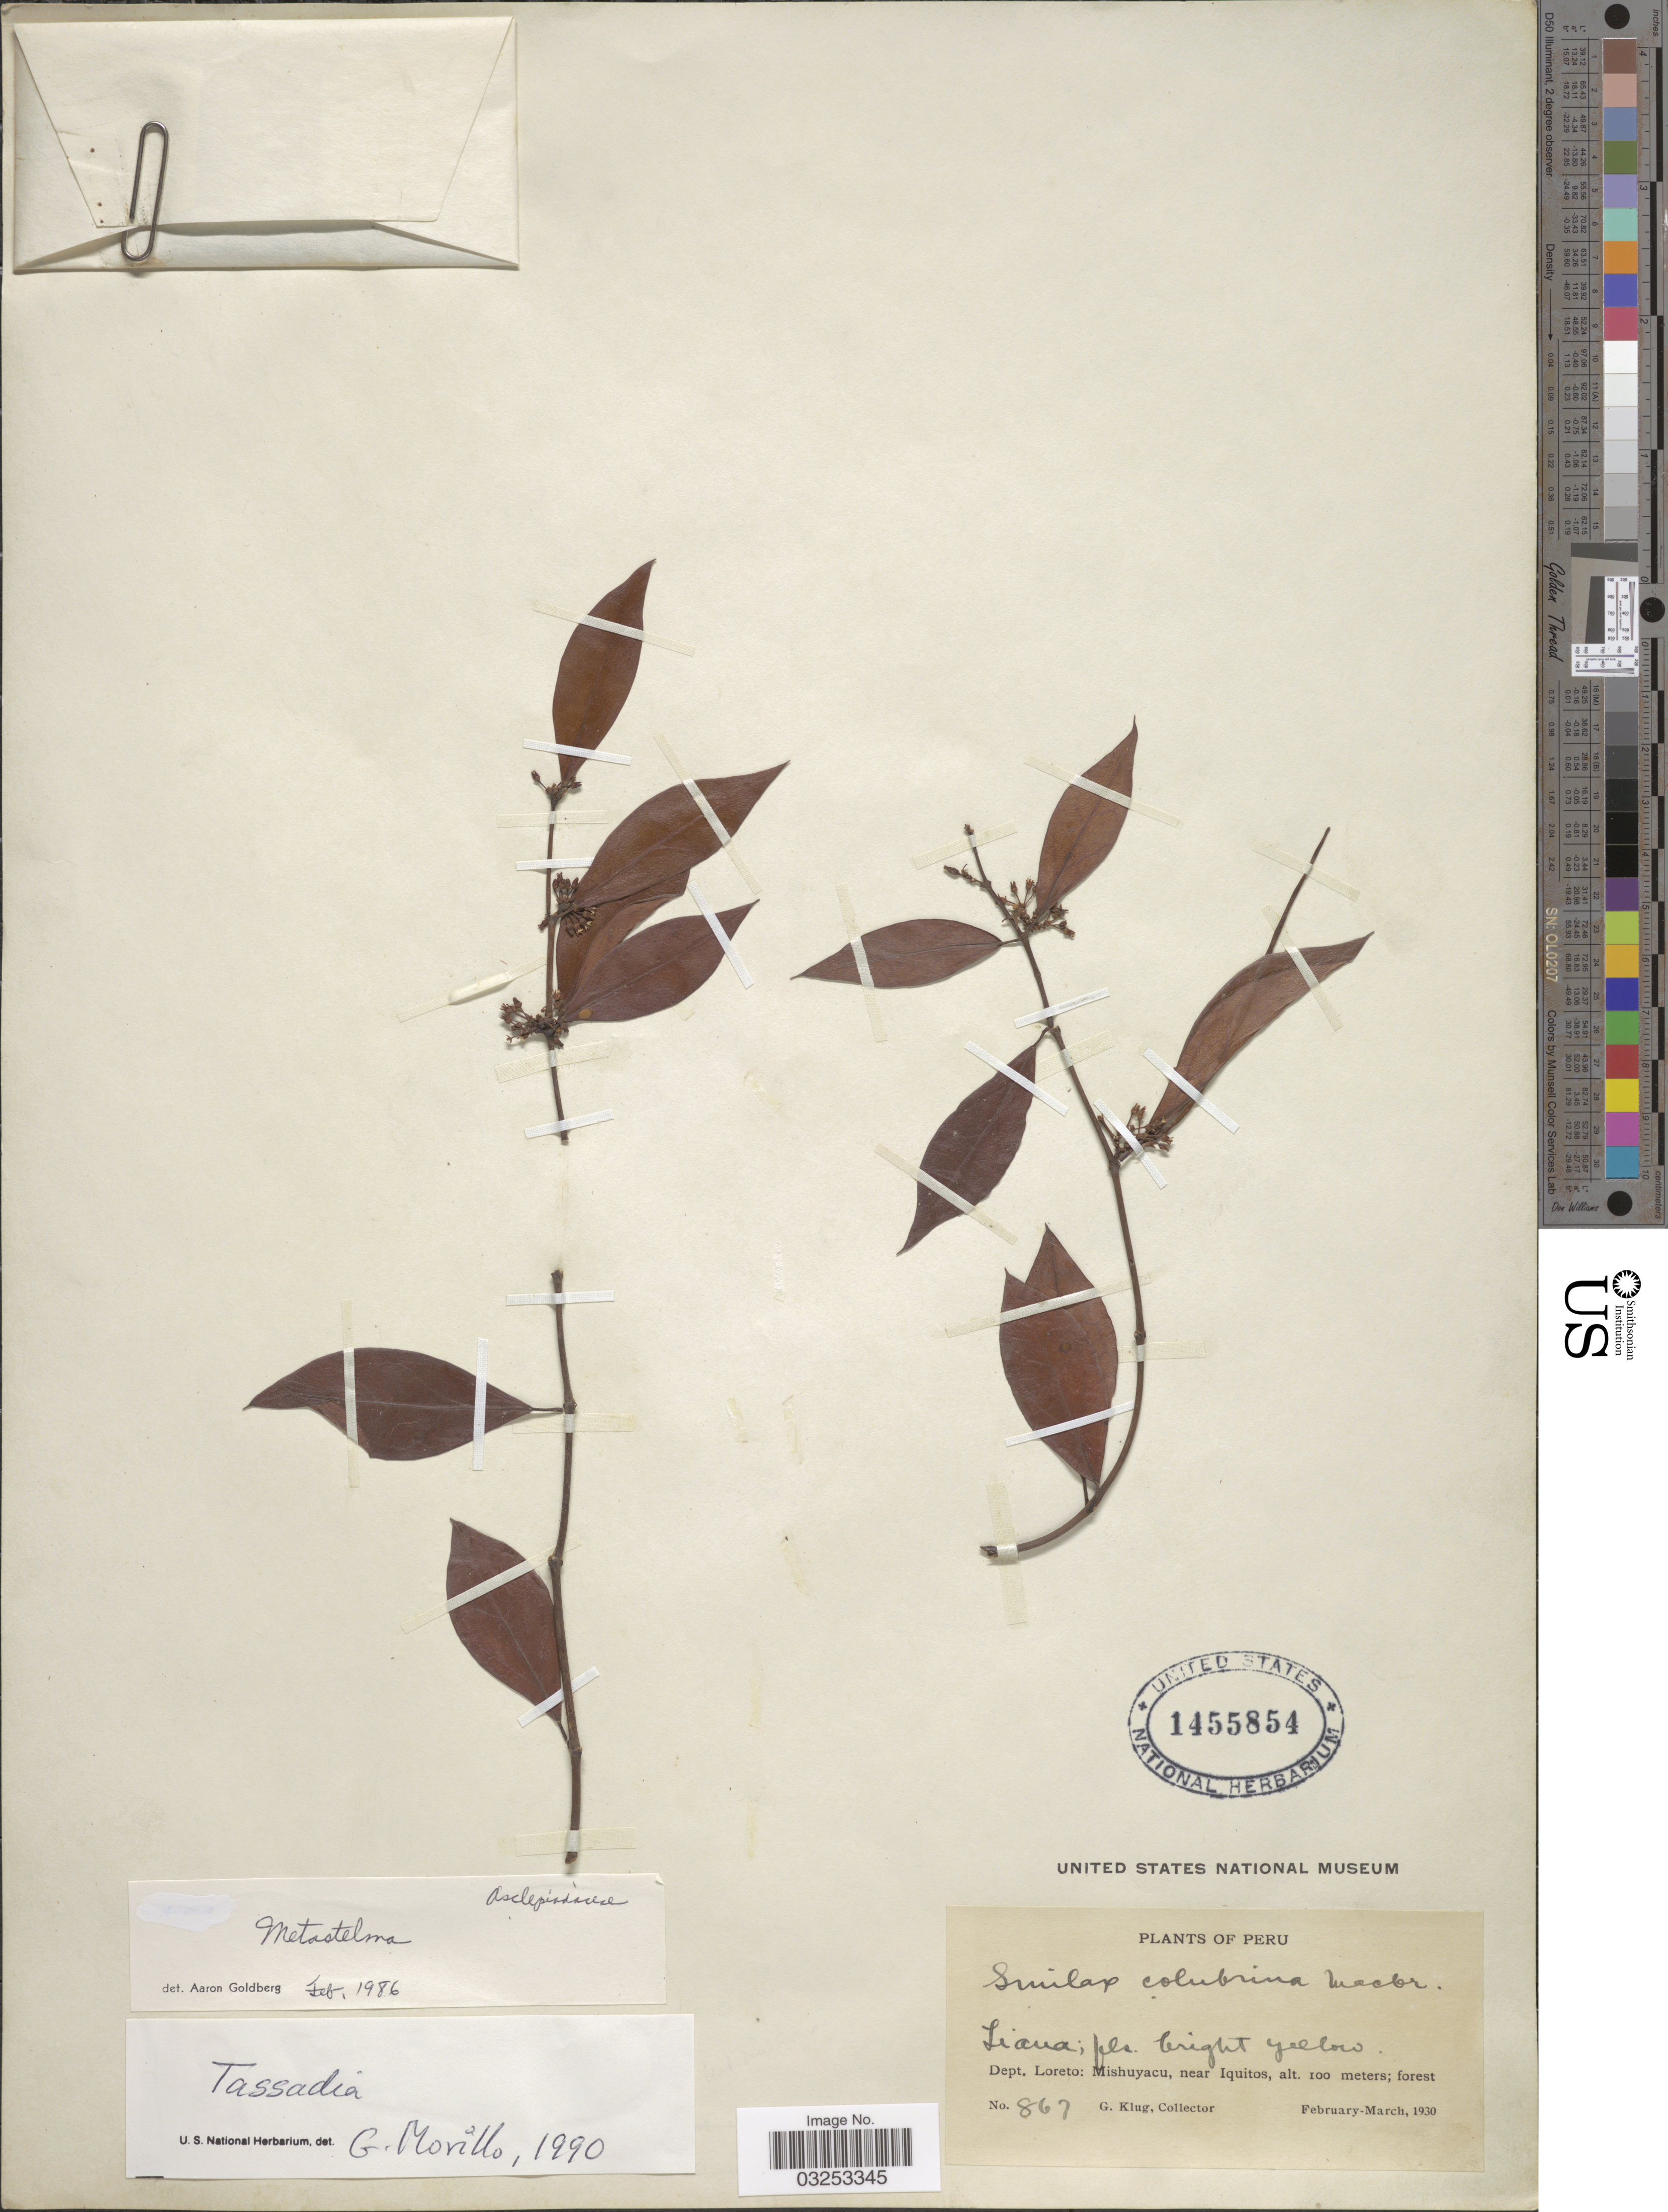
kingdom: Plantae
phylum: Tracheophyta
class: Magnoliopsida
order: Gentianales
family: Apocynaceae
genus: Tassadia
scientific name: Tassadia sp.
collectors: G. Klug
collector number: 867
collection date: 1930-02/1930-03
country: Peru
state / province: Loreto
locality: Dept. Loreto: Mishuyacu, near Iquitos.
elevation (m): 100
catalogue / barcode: US 1455854